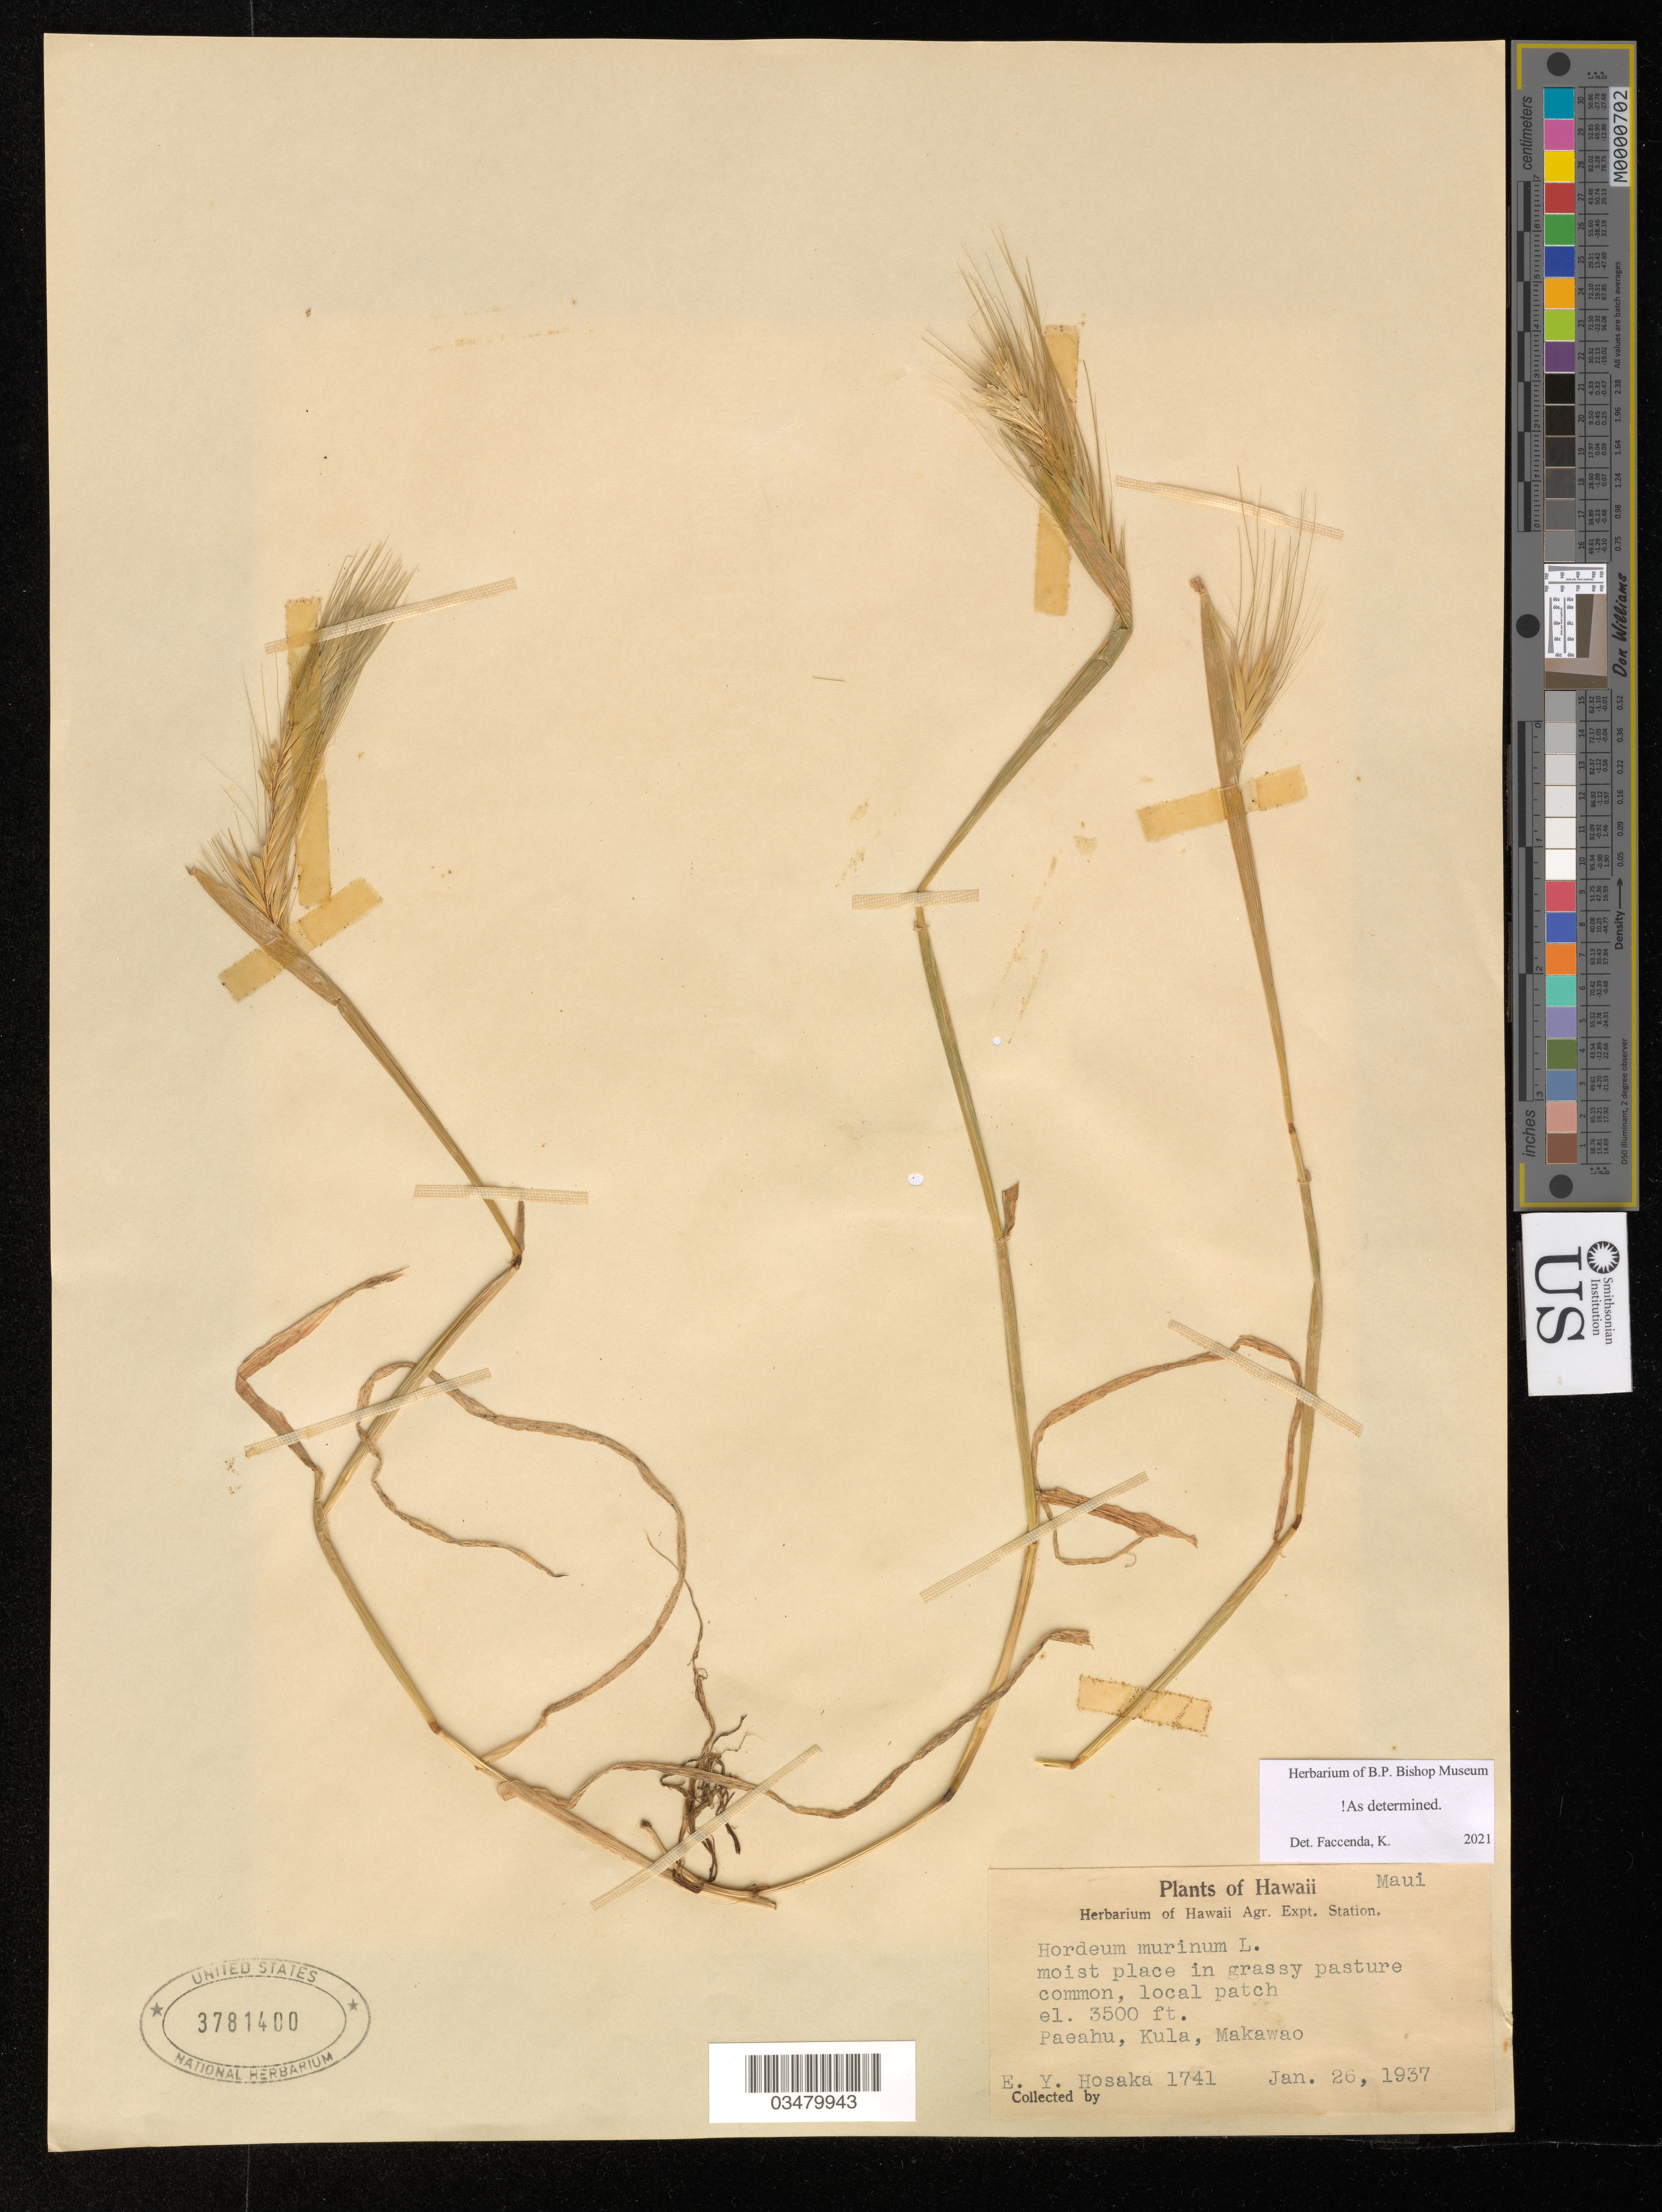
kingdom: Plantae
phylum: Tracheophyta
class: Liliopsida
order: Poales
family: Poaceae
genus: Hordeum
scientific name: Hordeum murinum subsp. leporinum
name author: (Link) Arcang.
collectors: E. Y. Hosaka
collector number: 1741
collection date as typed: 26 Jan 1937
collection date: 1937-01-26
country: United States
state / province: Hawaii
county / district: Maui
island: Maui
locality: Paeahu, Kula, Makawao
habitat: Moist place in grassy pasture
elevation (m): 1067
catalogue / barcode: US 3781400